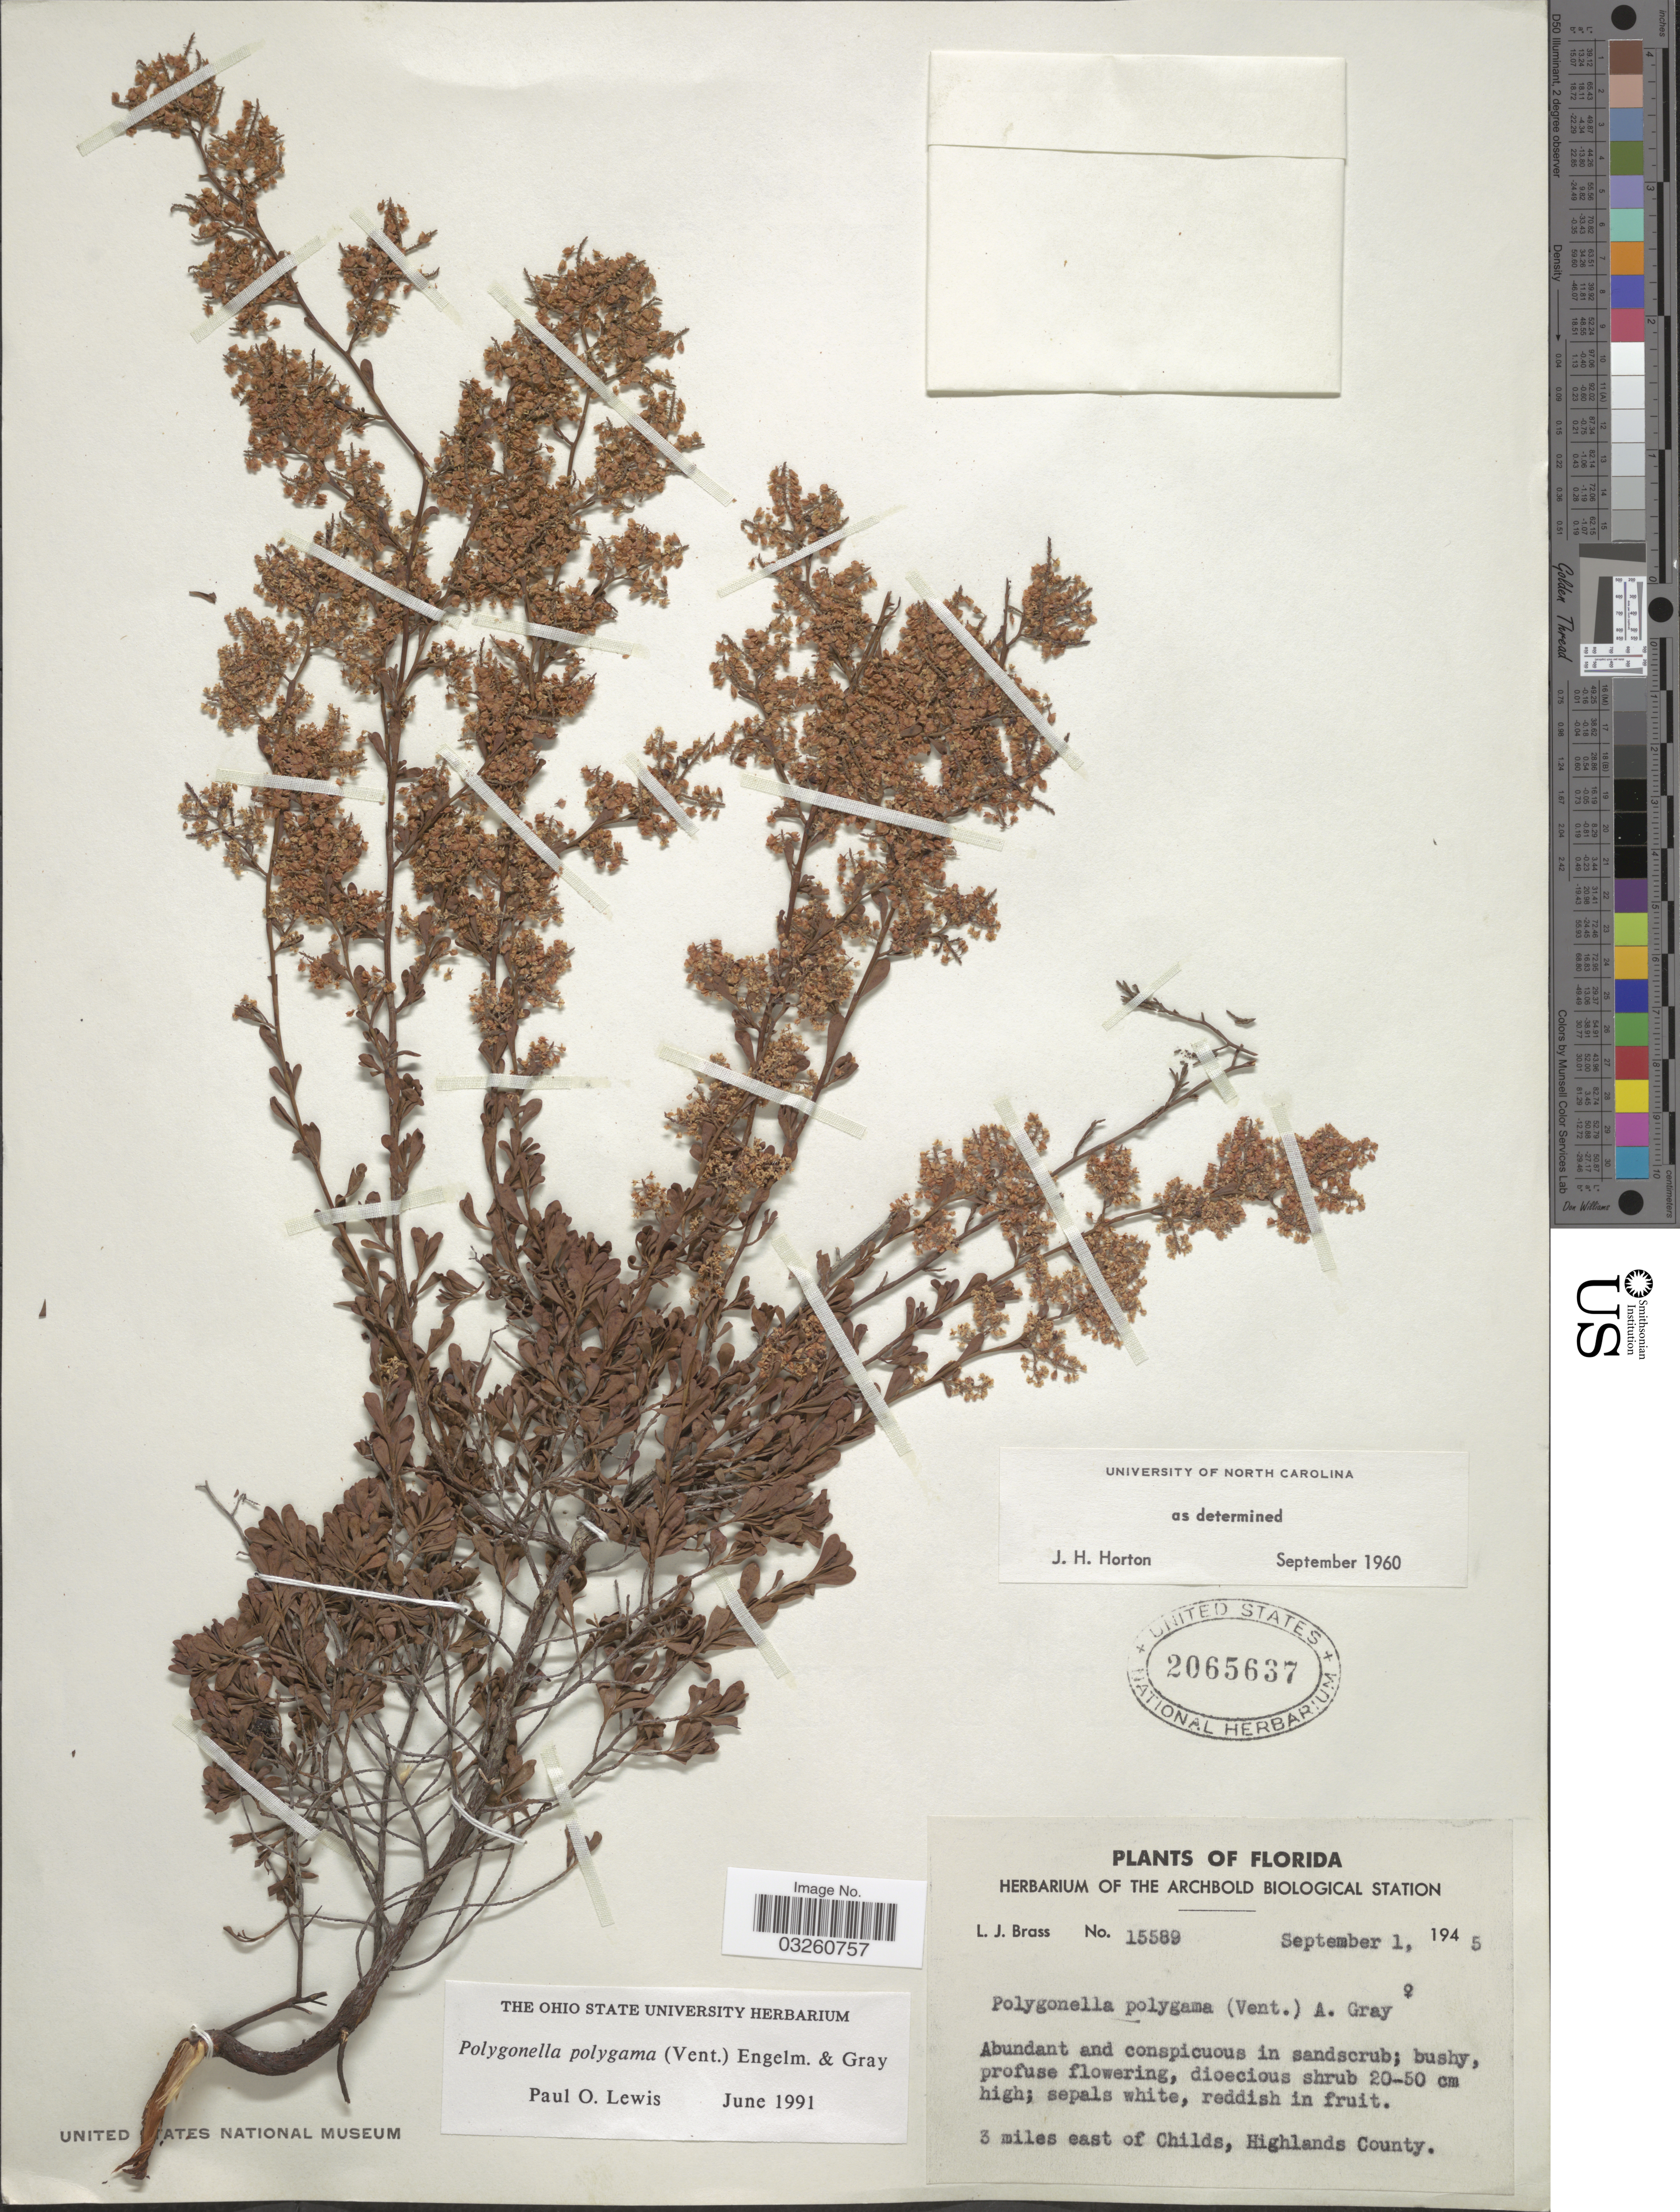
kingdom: Plantae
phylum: Tracheophyta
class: Magnoliopsida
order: Caryophyllales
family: Polygonaceae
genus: Polygonella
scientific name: Polygonella polygama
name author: (Vent.) Engelm. & A. Gray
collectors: L. J. Brass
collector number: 15589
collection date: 1945-09-01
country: United States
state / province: Florida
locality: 3 miles east of Childs, Highlands County.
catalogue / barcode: US 2065637